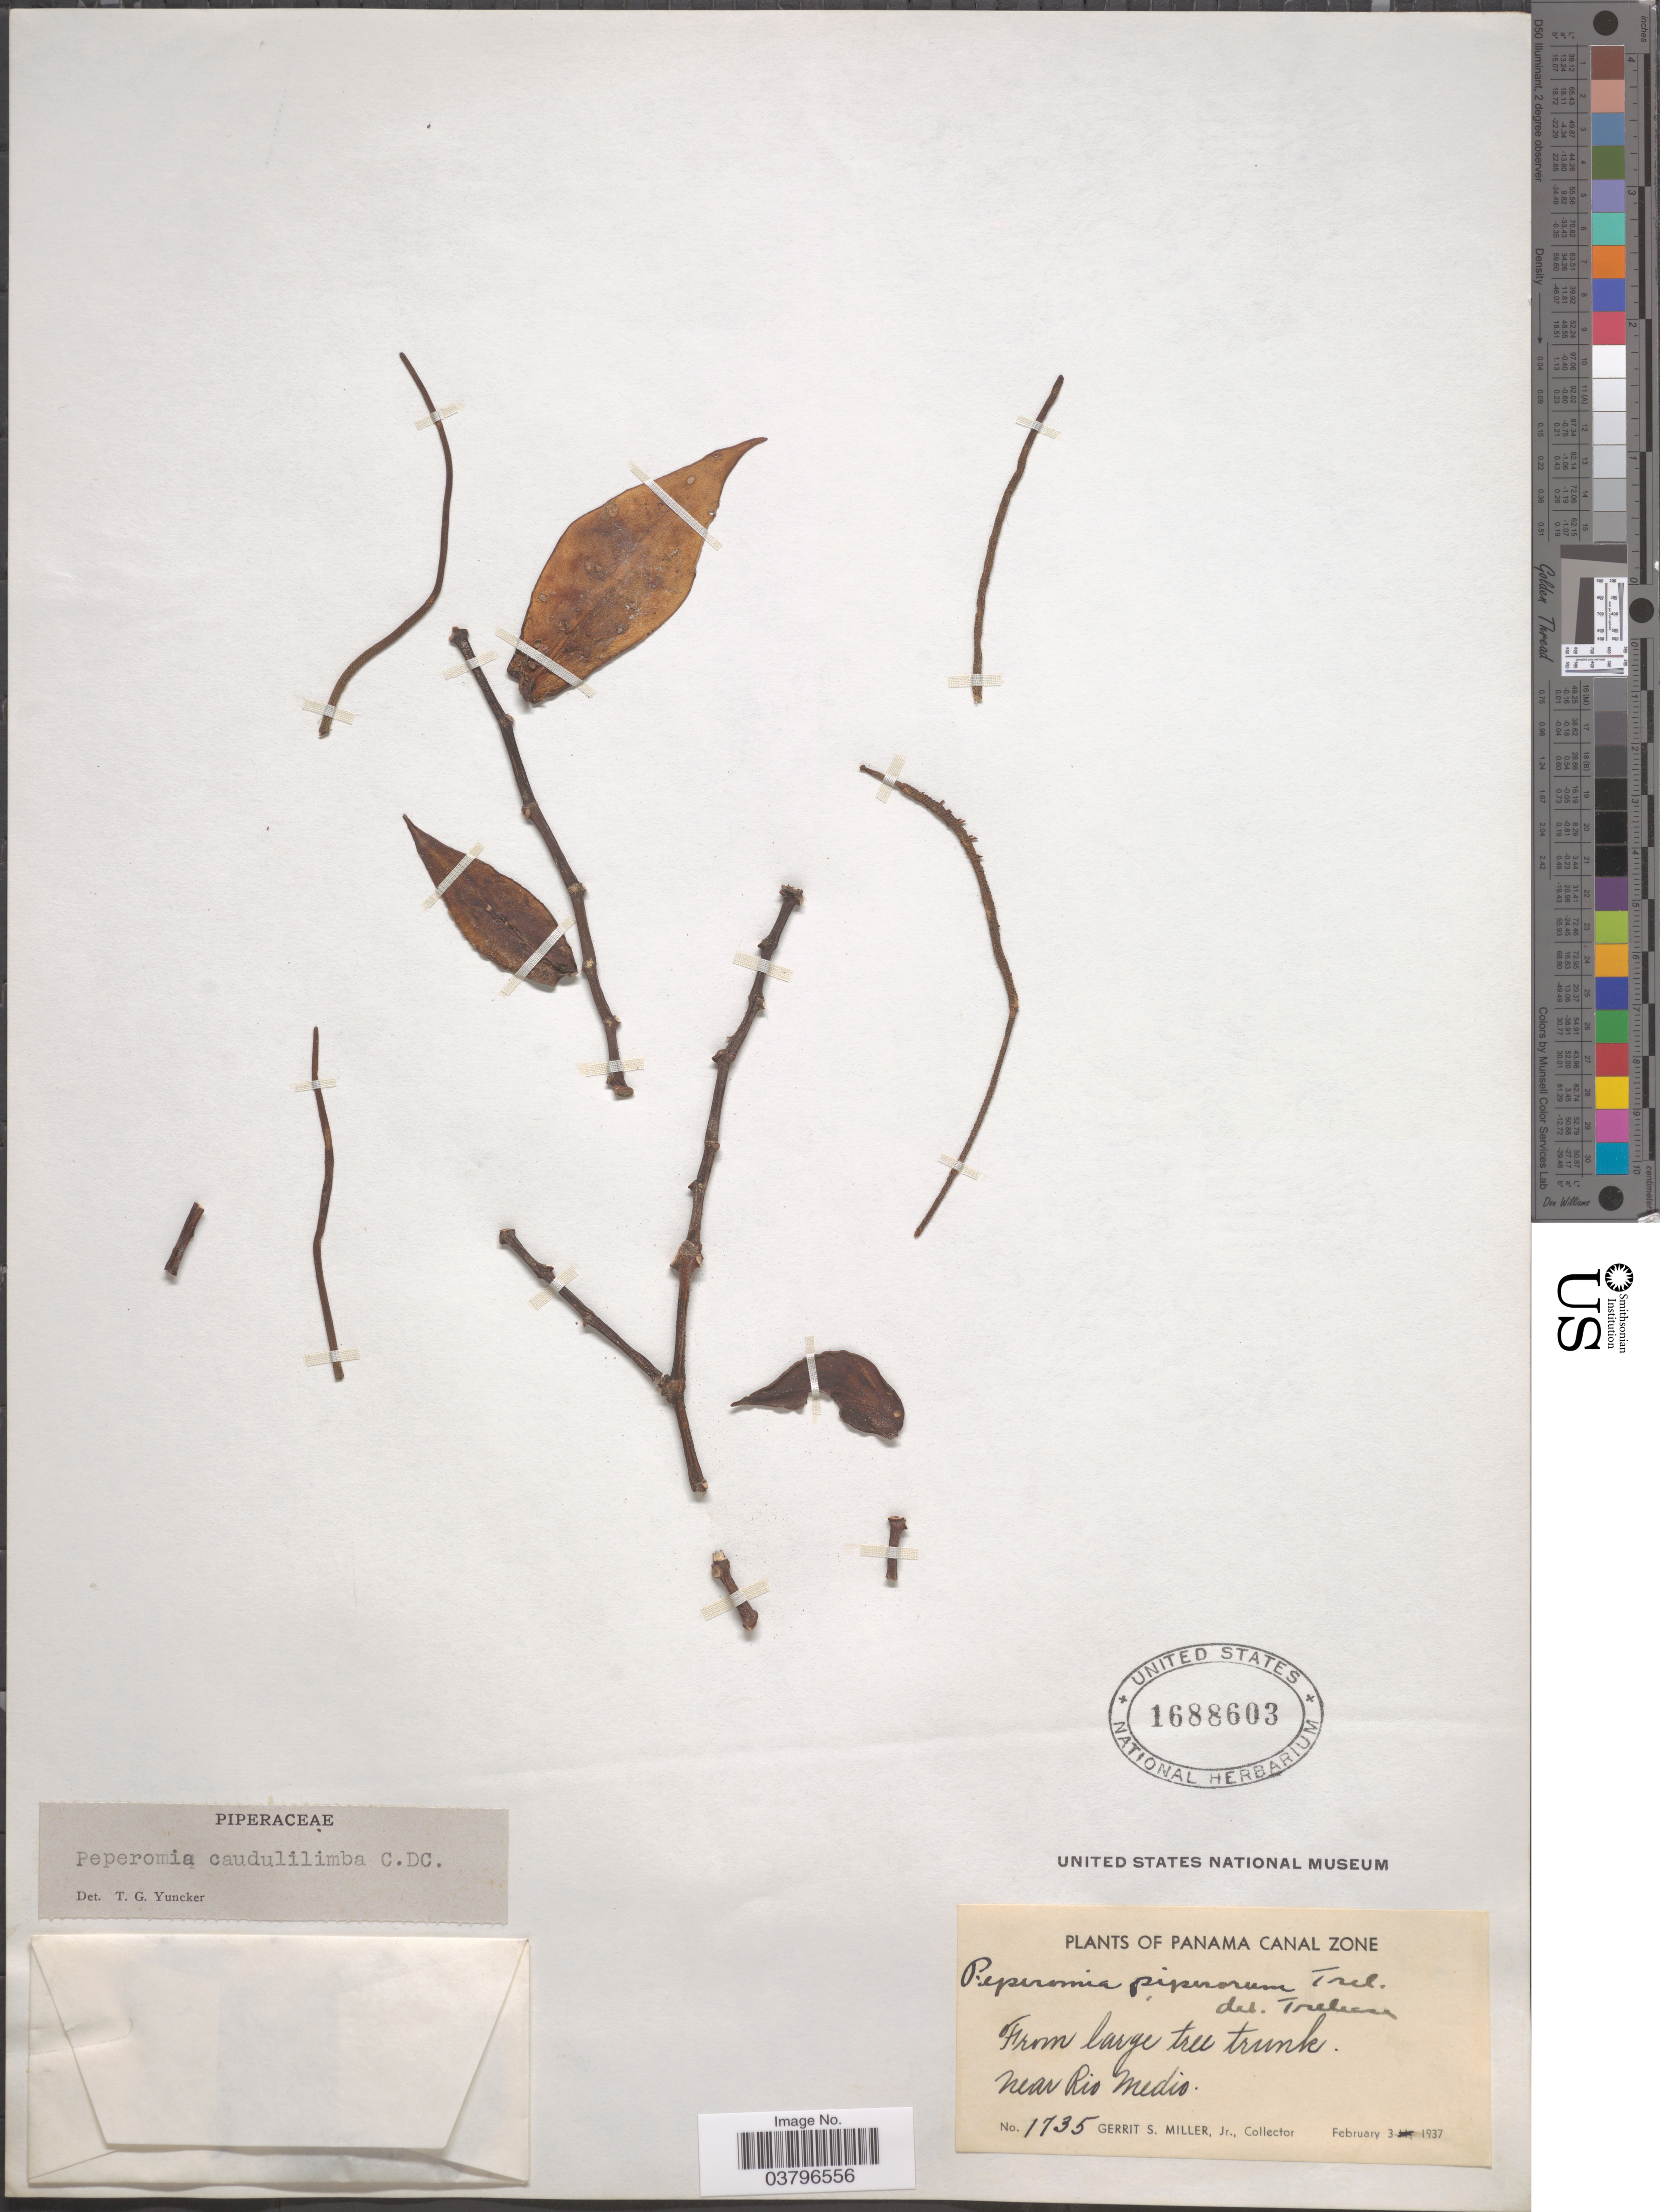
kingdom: Plantae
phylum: Tracheophyta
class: Magnoliopsida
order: Piperales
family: Piperaceae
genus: Peperomia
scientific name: Peperomia caudulilimba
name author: C. DC.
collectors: G. S. Miller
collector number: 1735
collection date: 1937-02-03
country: Panama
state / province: Colón / Panamá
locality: Panama Canal Zone. Near Rio medio.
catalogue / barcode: US 1688603